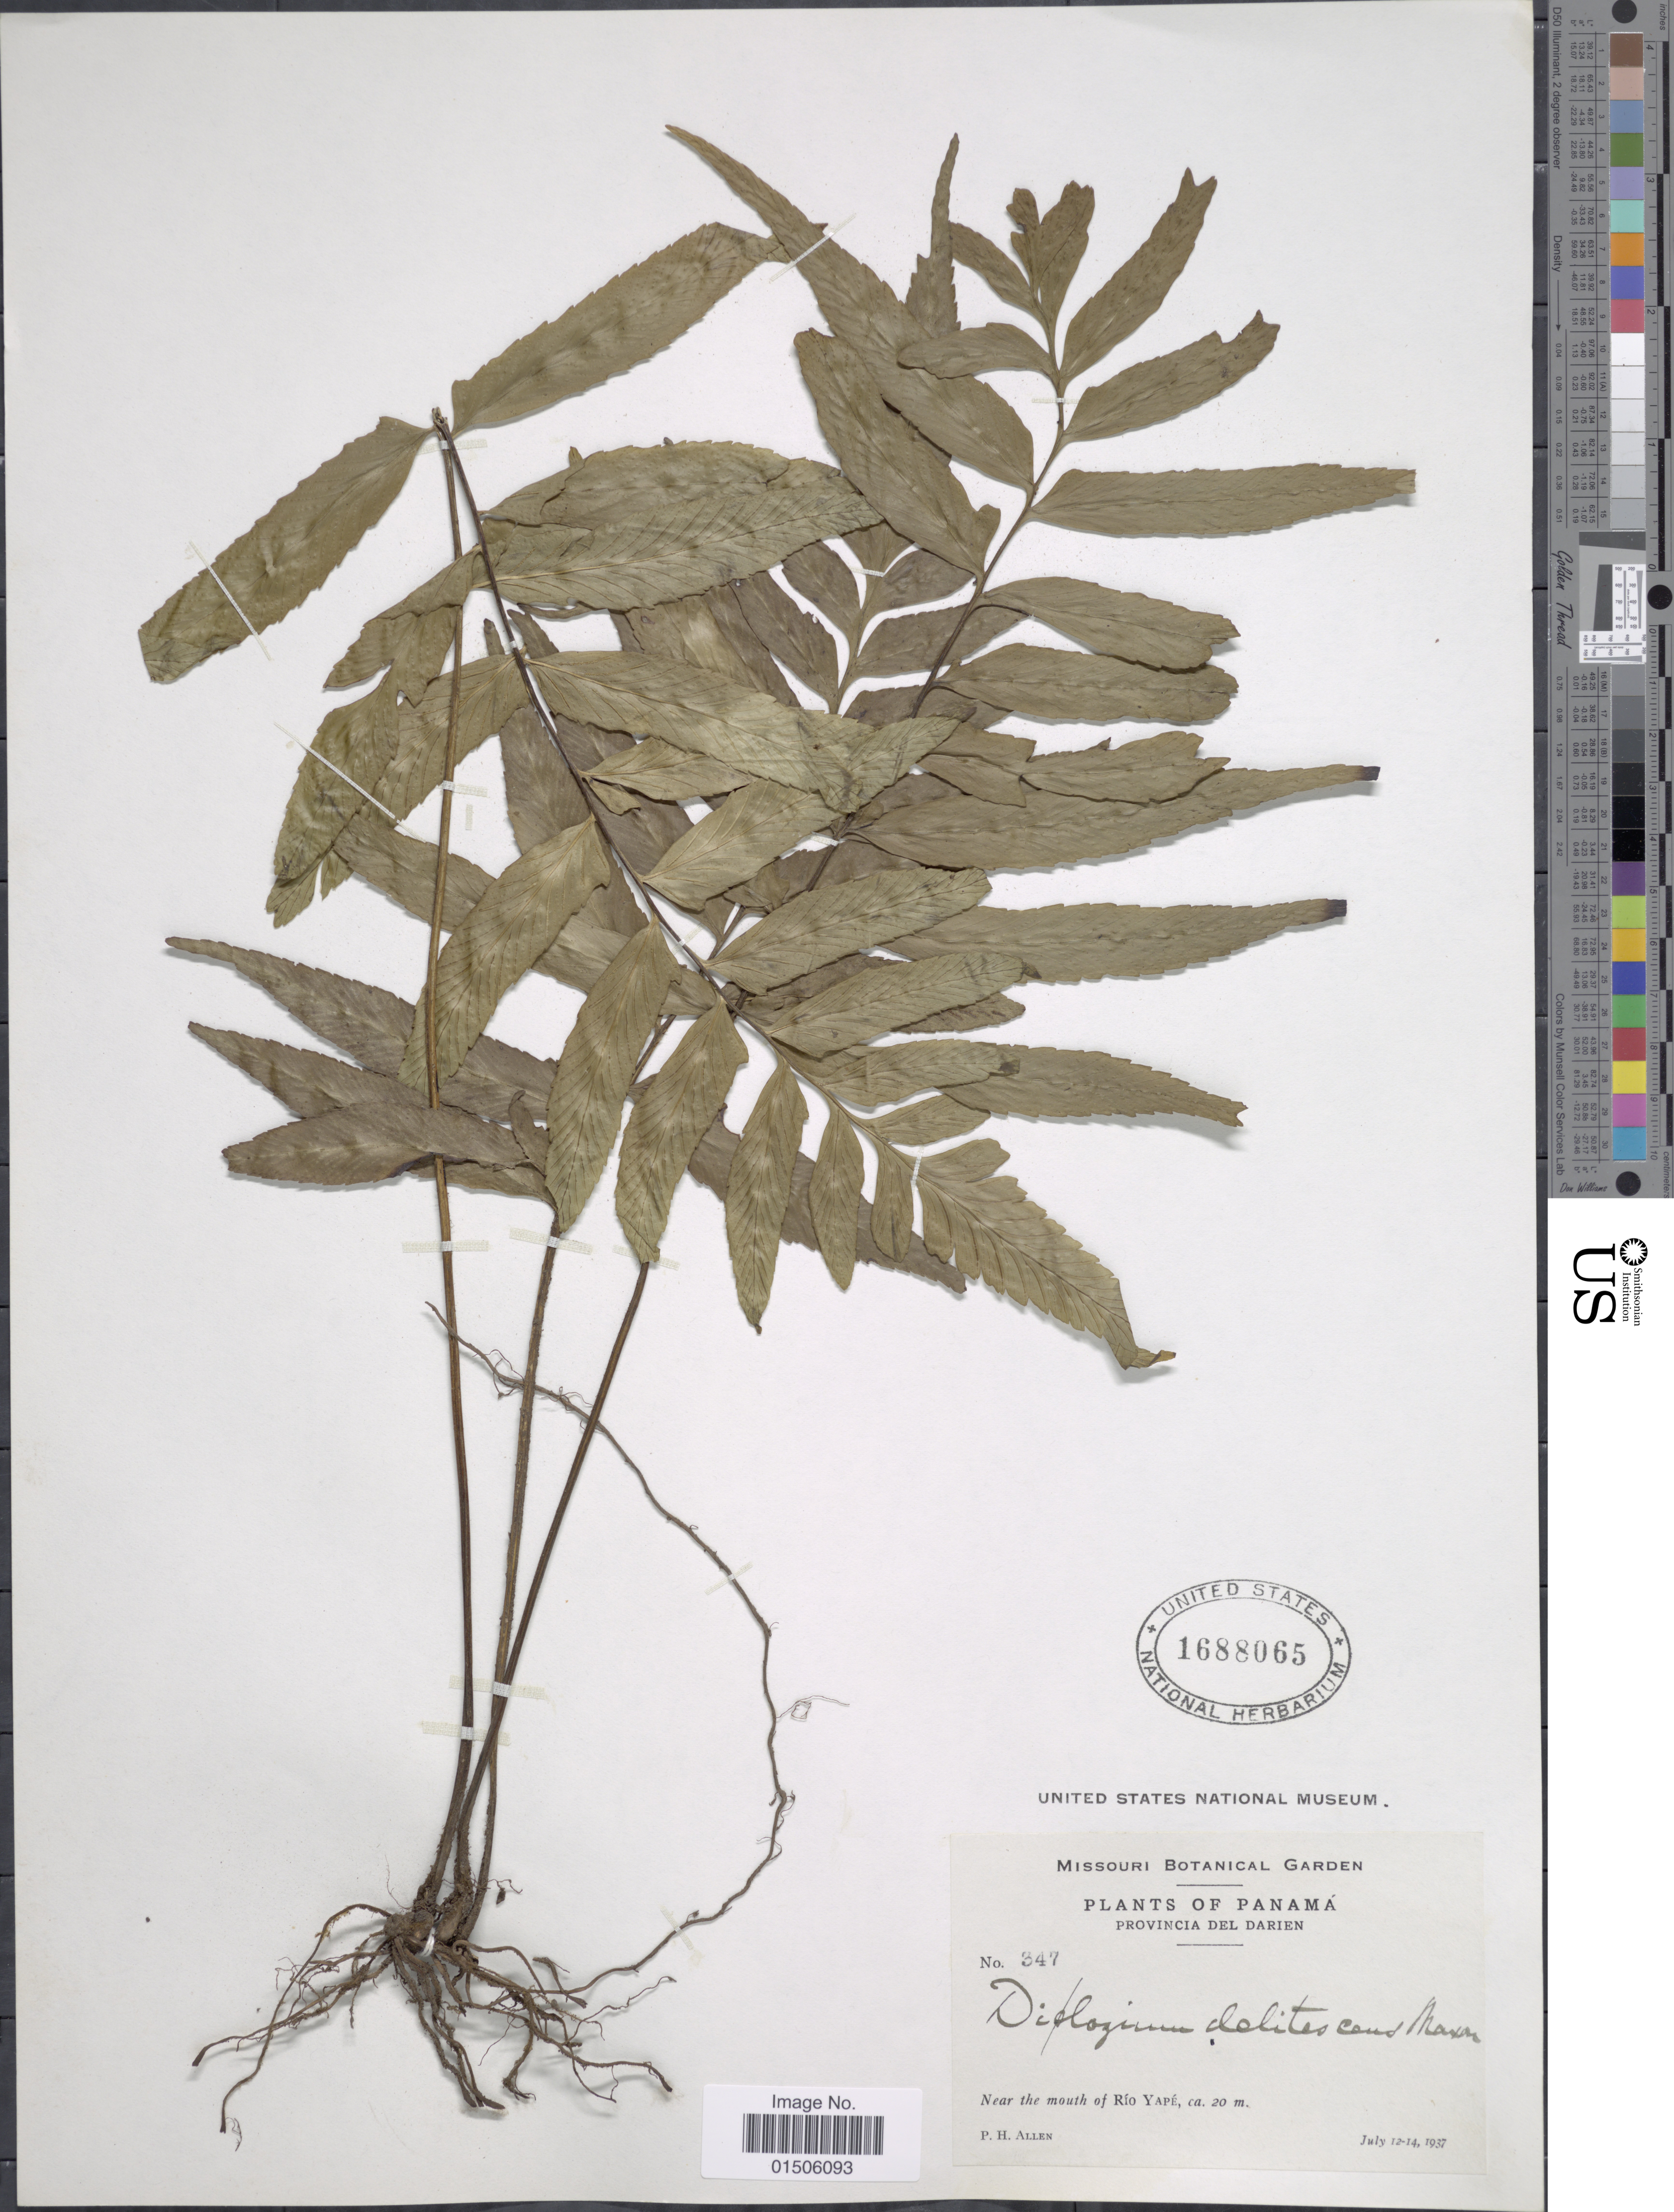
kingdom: Plantae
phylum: Tracheophyta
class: Polypodiopsida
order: Polypodiales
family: Aspleniaceae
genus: Asplenium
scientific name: Asplenium delitescens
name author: (Maxon) L.D. Gómez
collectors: P. H. Allen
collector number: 347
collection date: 1937-07-12/1937-07-14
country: Panama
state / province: Darién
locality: Near the mouth of Río Yapé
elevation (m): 20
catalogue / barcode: US 1688065